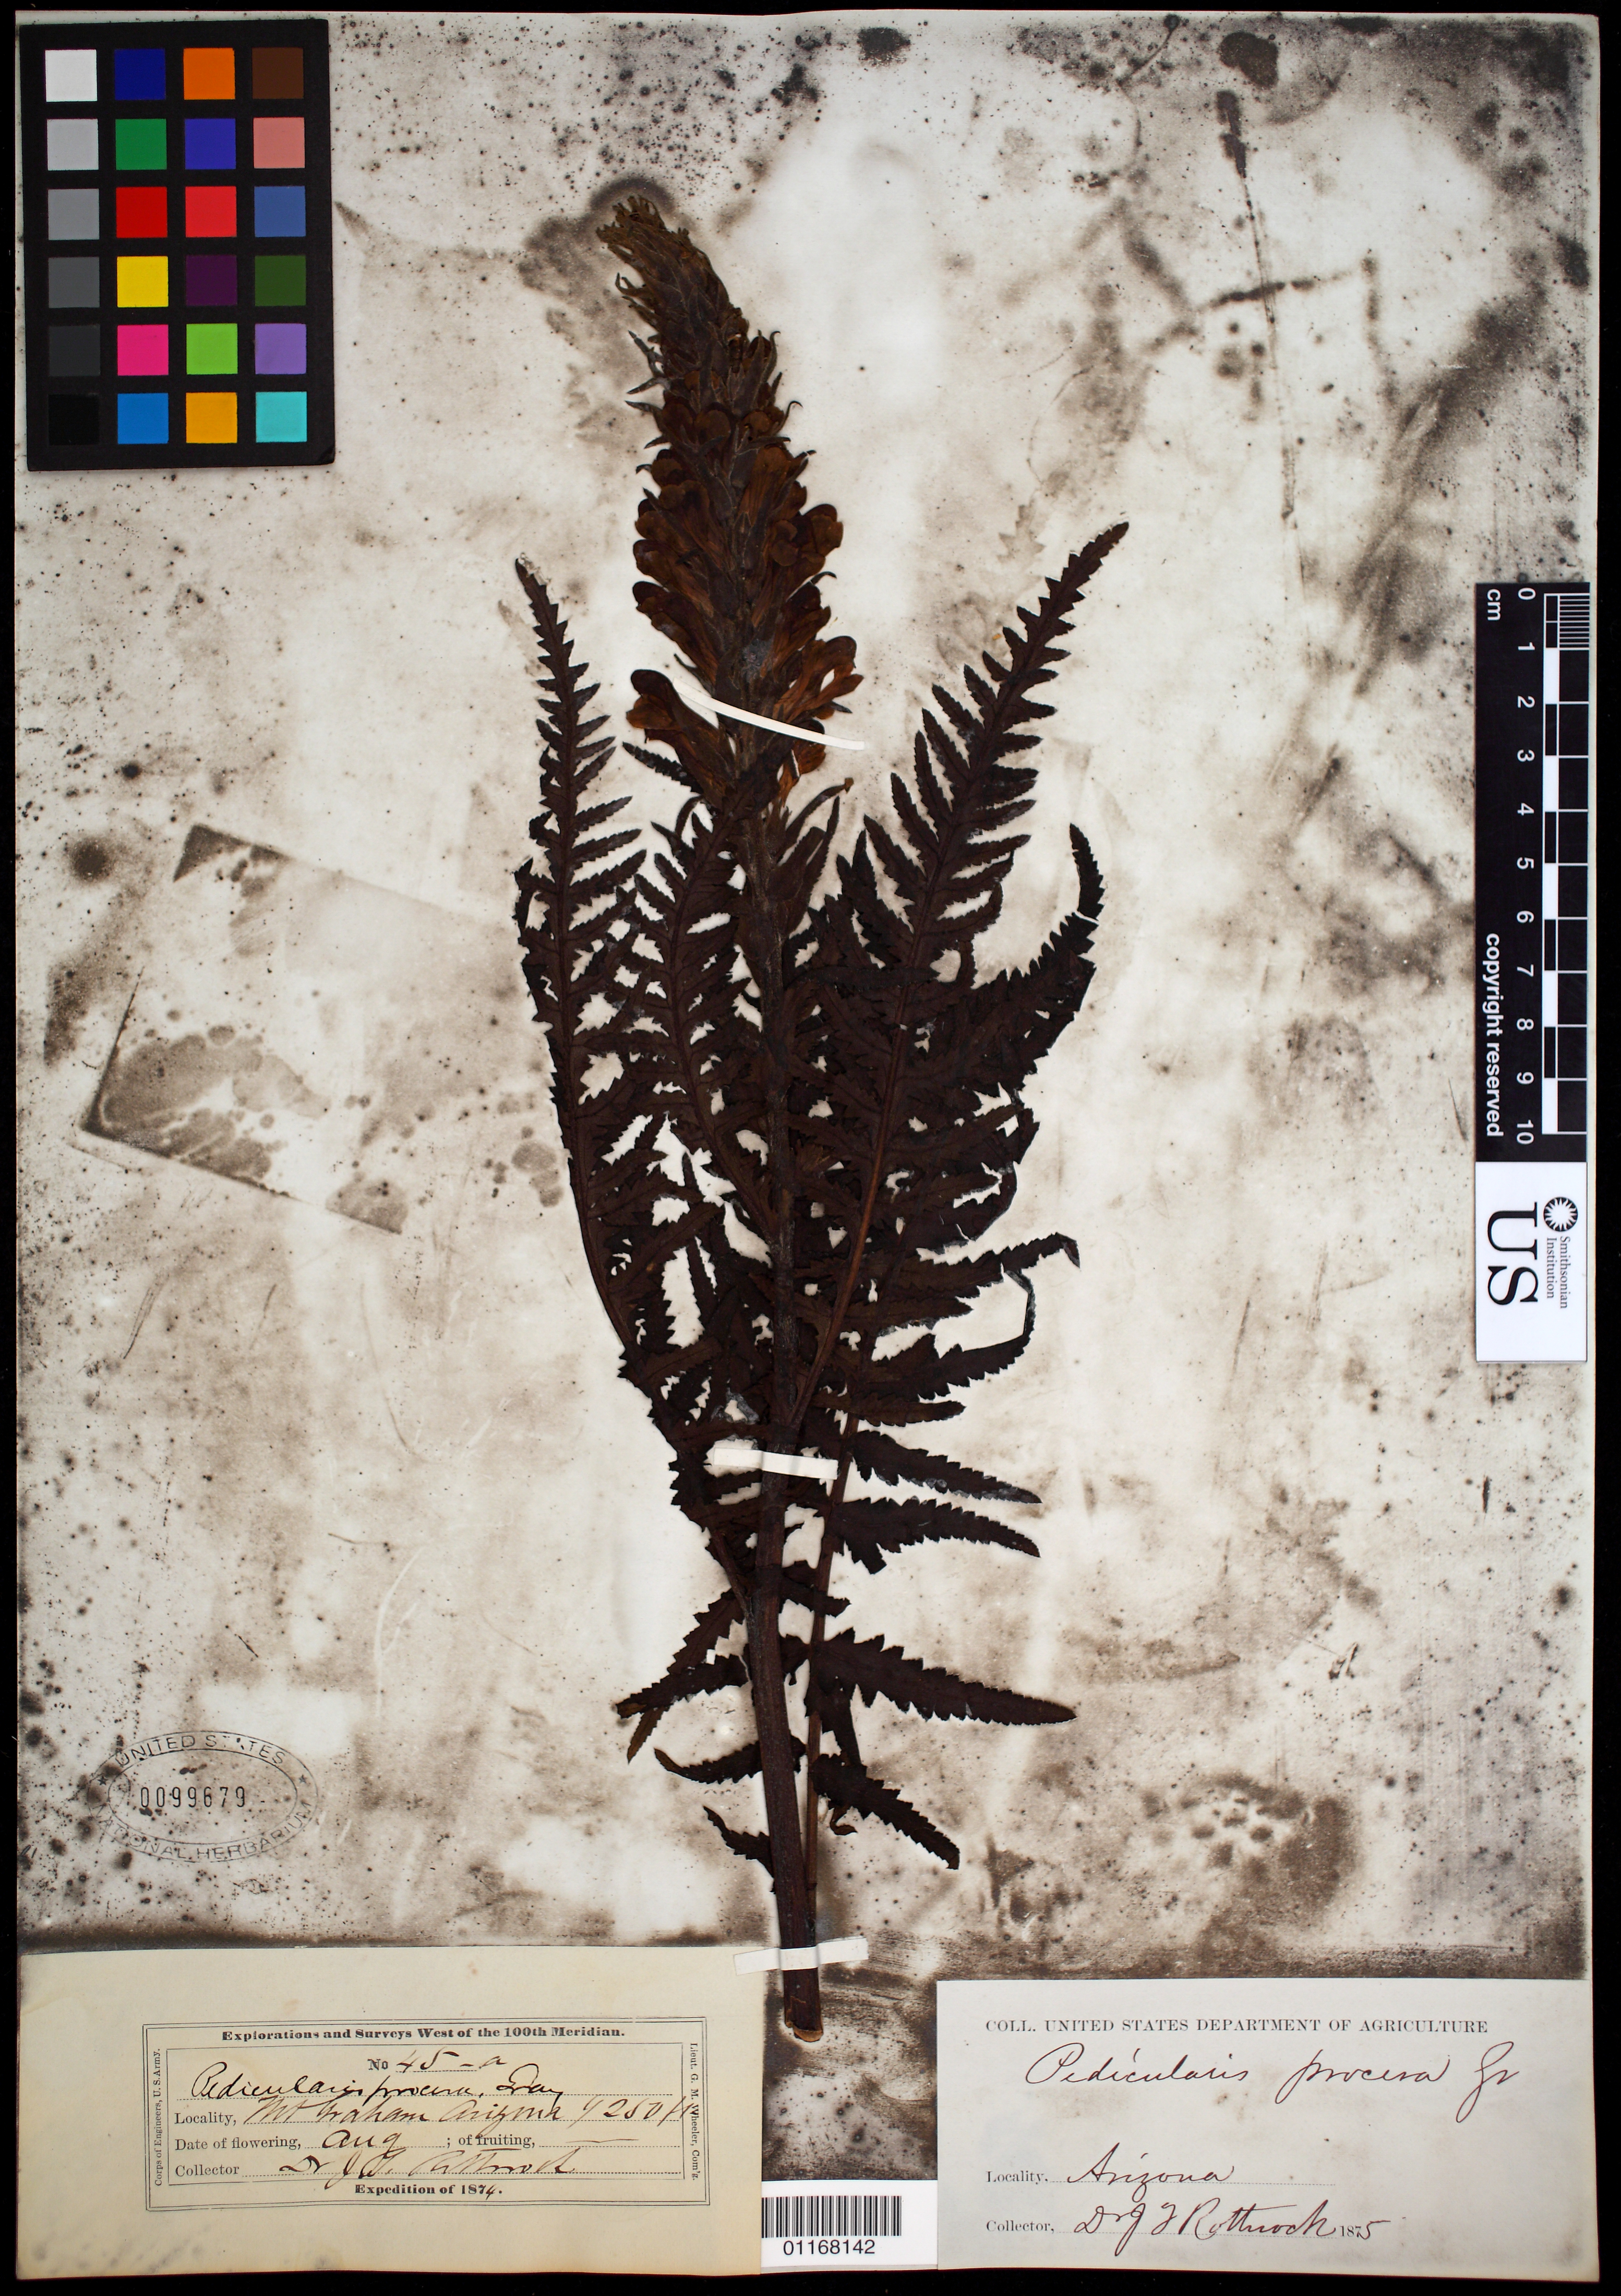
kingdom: Plantae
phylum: Tracheophyta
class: Magnoliopsida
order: Lamiales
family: Orobanchaceae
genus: Pedicularis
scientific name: Pedicularis procera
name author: A. Gray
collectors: J. T. Rothrock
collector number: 45a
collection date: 1874-08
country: United States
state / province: Arizona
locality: Mt. Graham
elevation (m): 1295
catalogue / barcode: US 99679